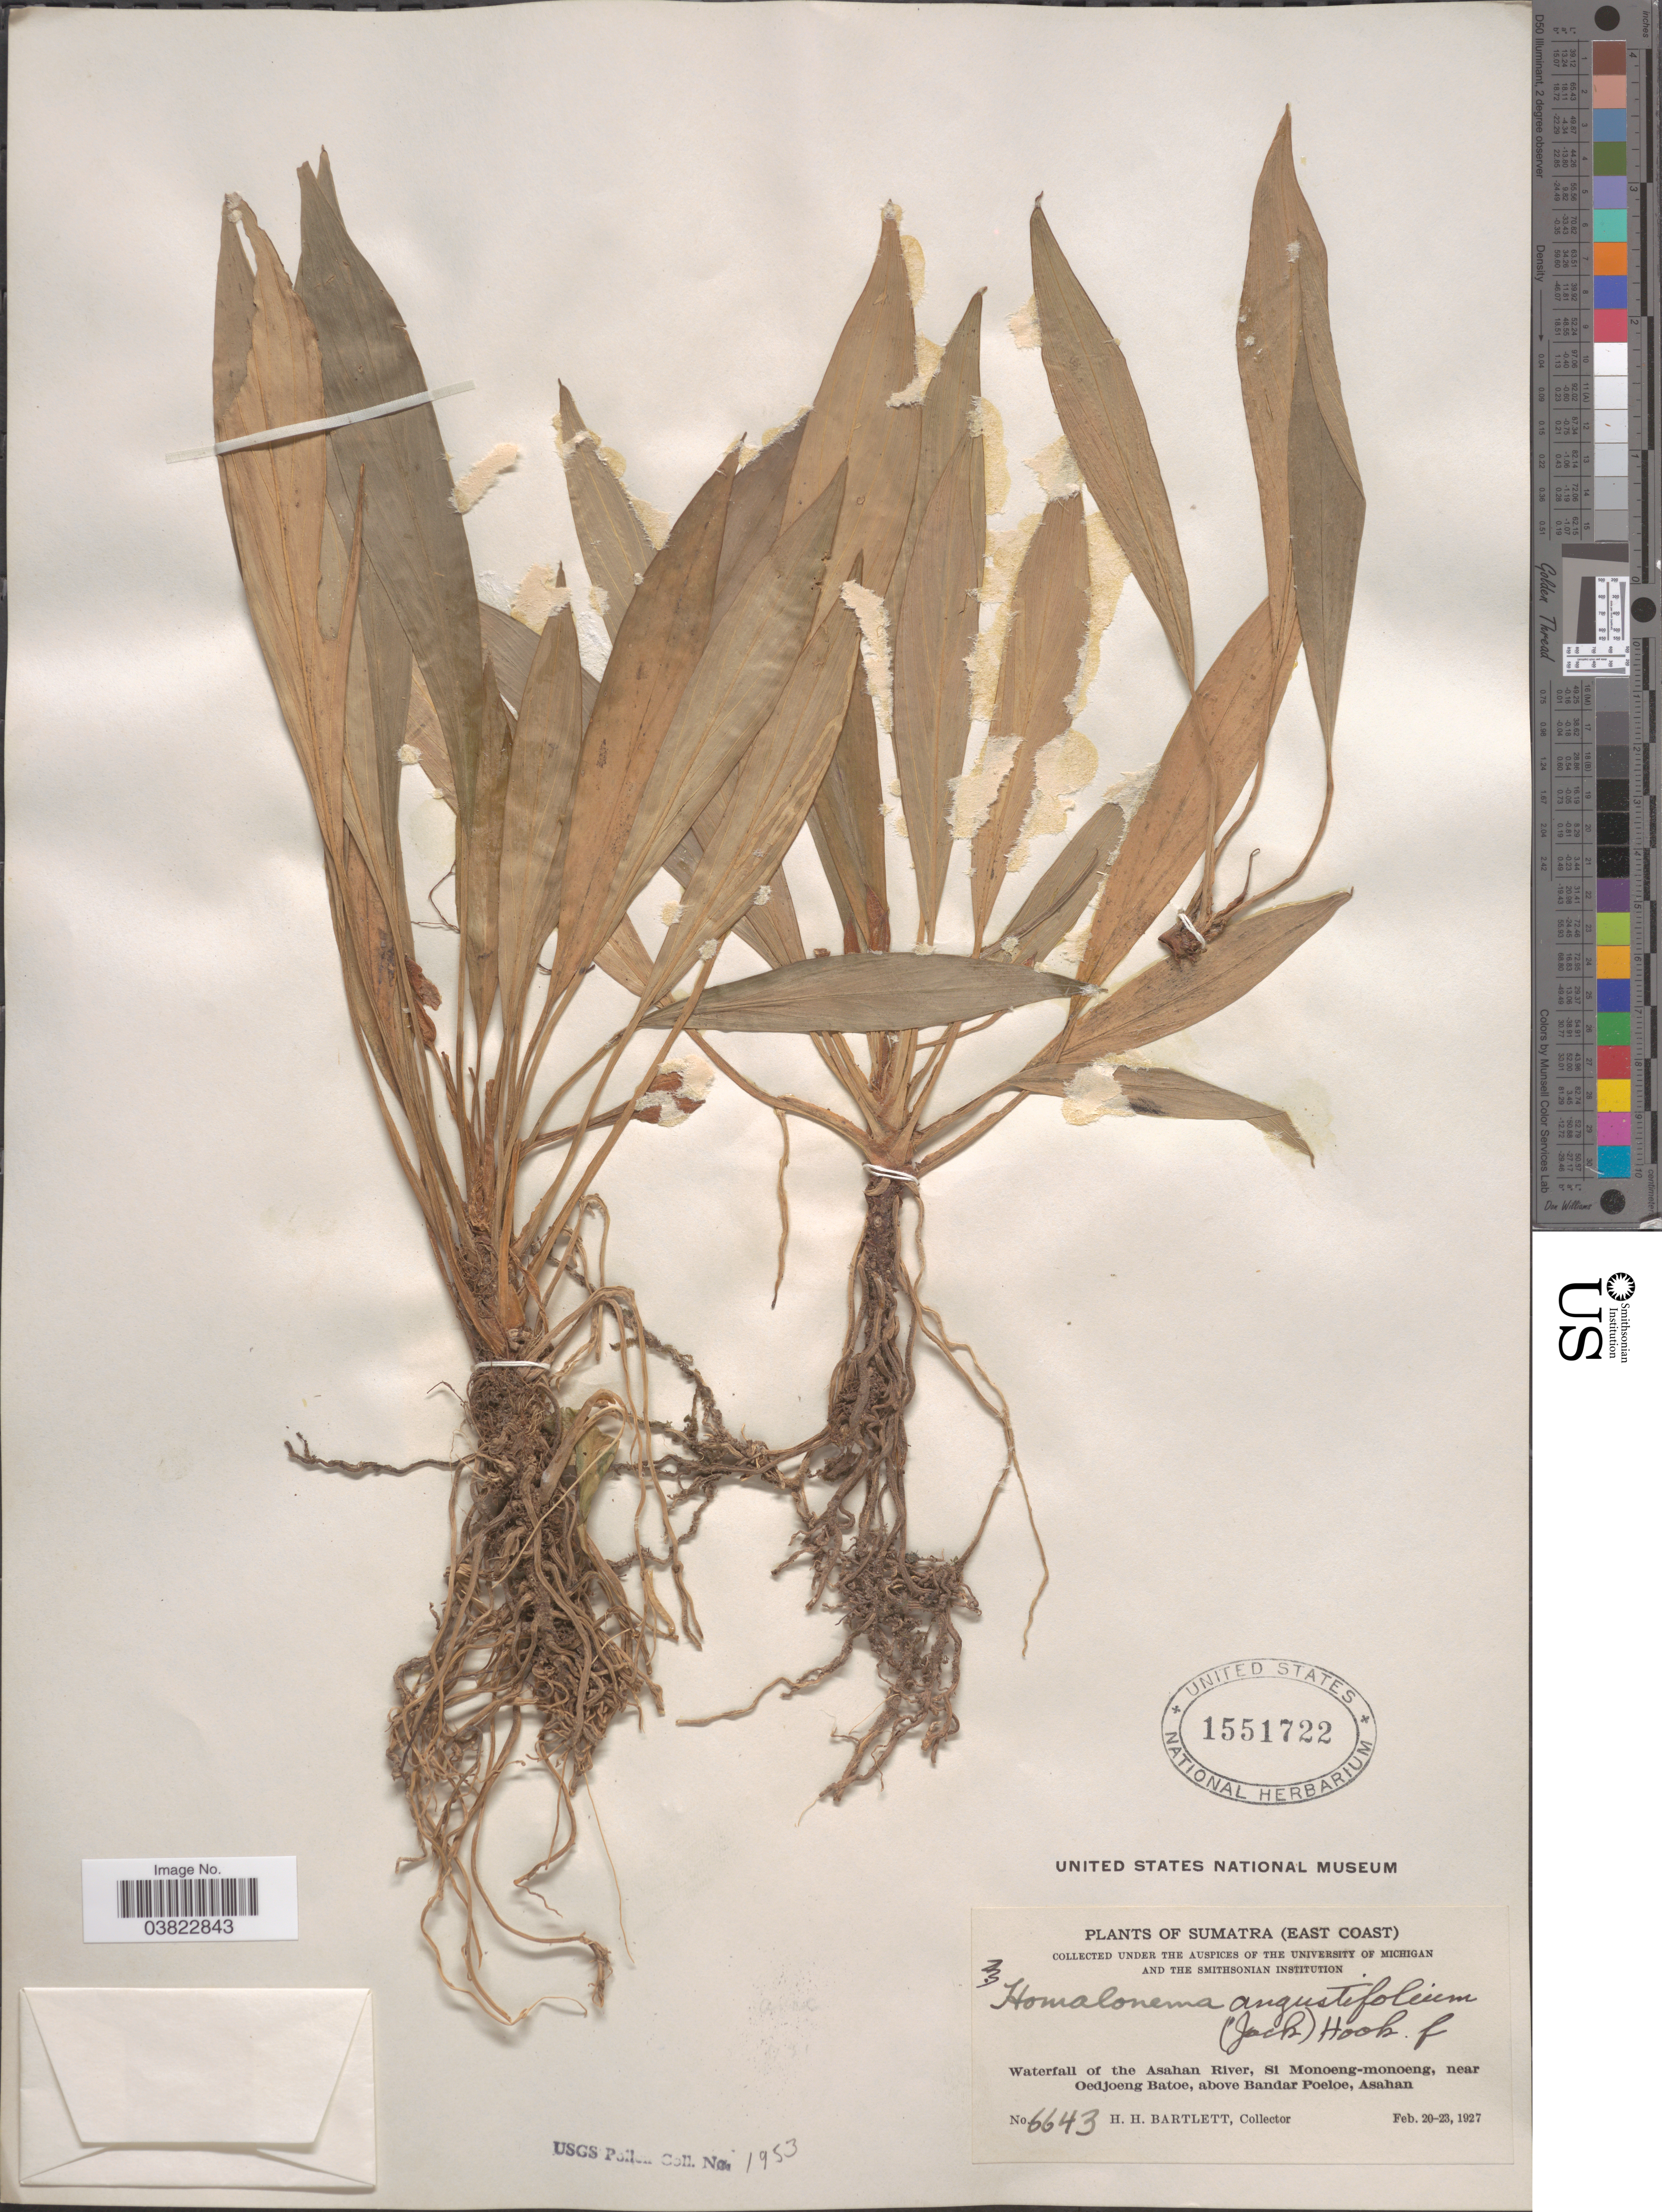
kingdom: Plantae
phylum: Tracheophyta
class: Liliopsida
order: Alismatales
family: Araceae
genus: Homalomena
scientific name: Homalomena angustifolia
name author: (Jack) Hook. f.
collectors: H. H. Bartlett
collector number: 6643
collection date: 1927-02-20/1927-02-23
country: Indonesia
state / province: Sumatra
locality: (East Coast). Waterfall of the Asahan River, Si Monoeng-monoeng, near Oedjoeng Batoe, above Bandar Poeloe, Asahan.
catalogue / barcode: US 1551722